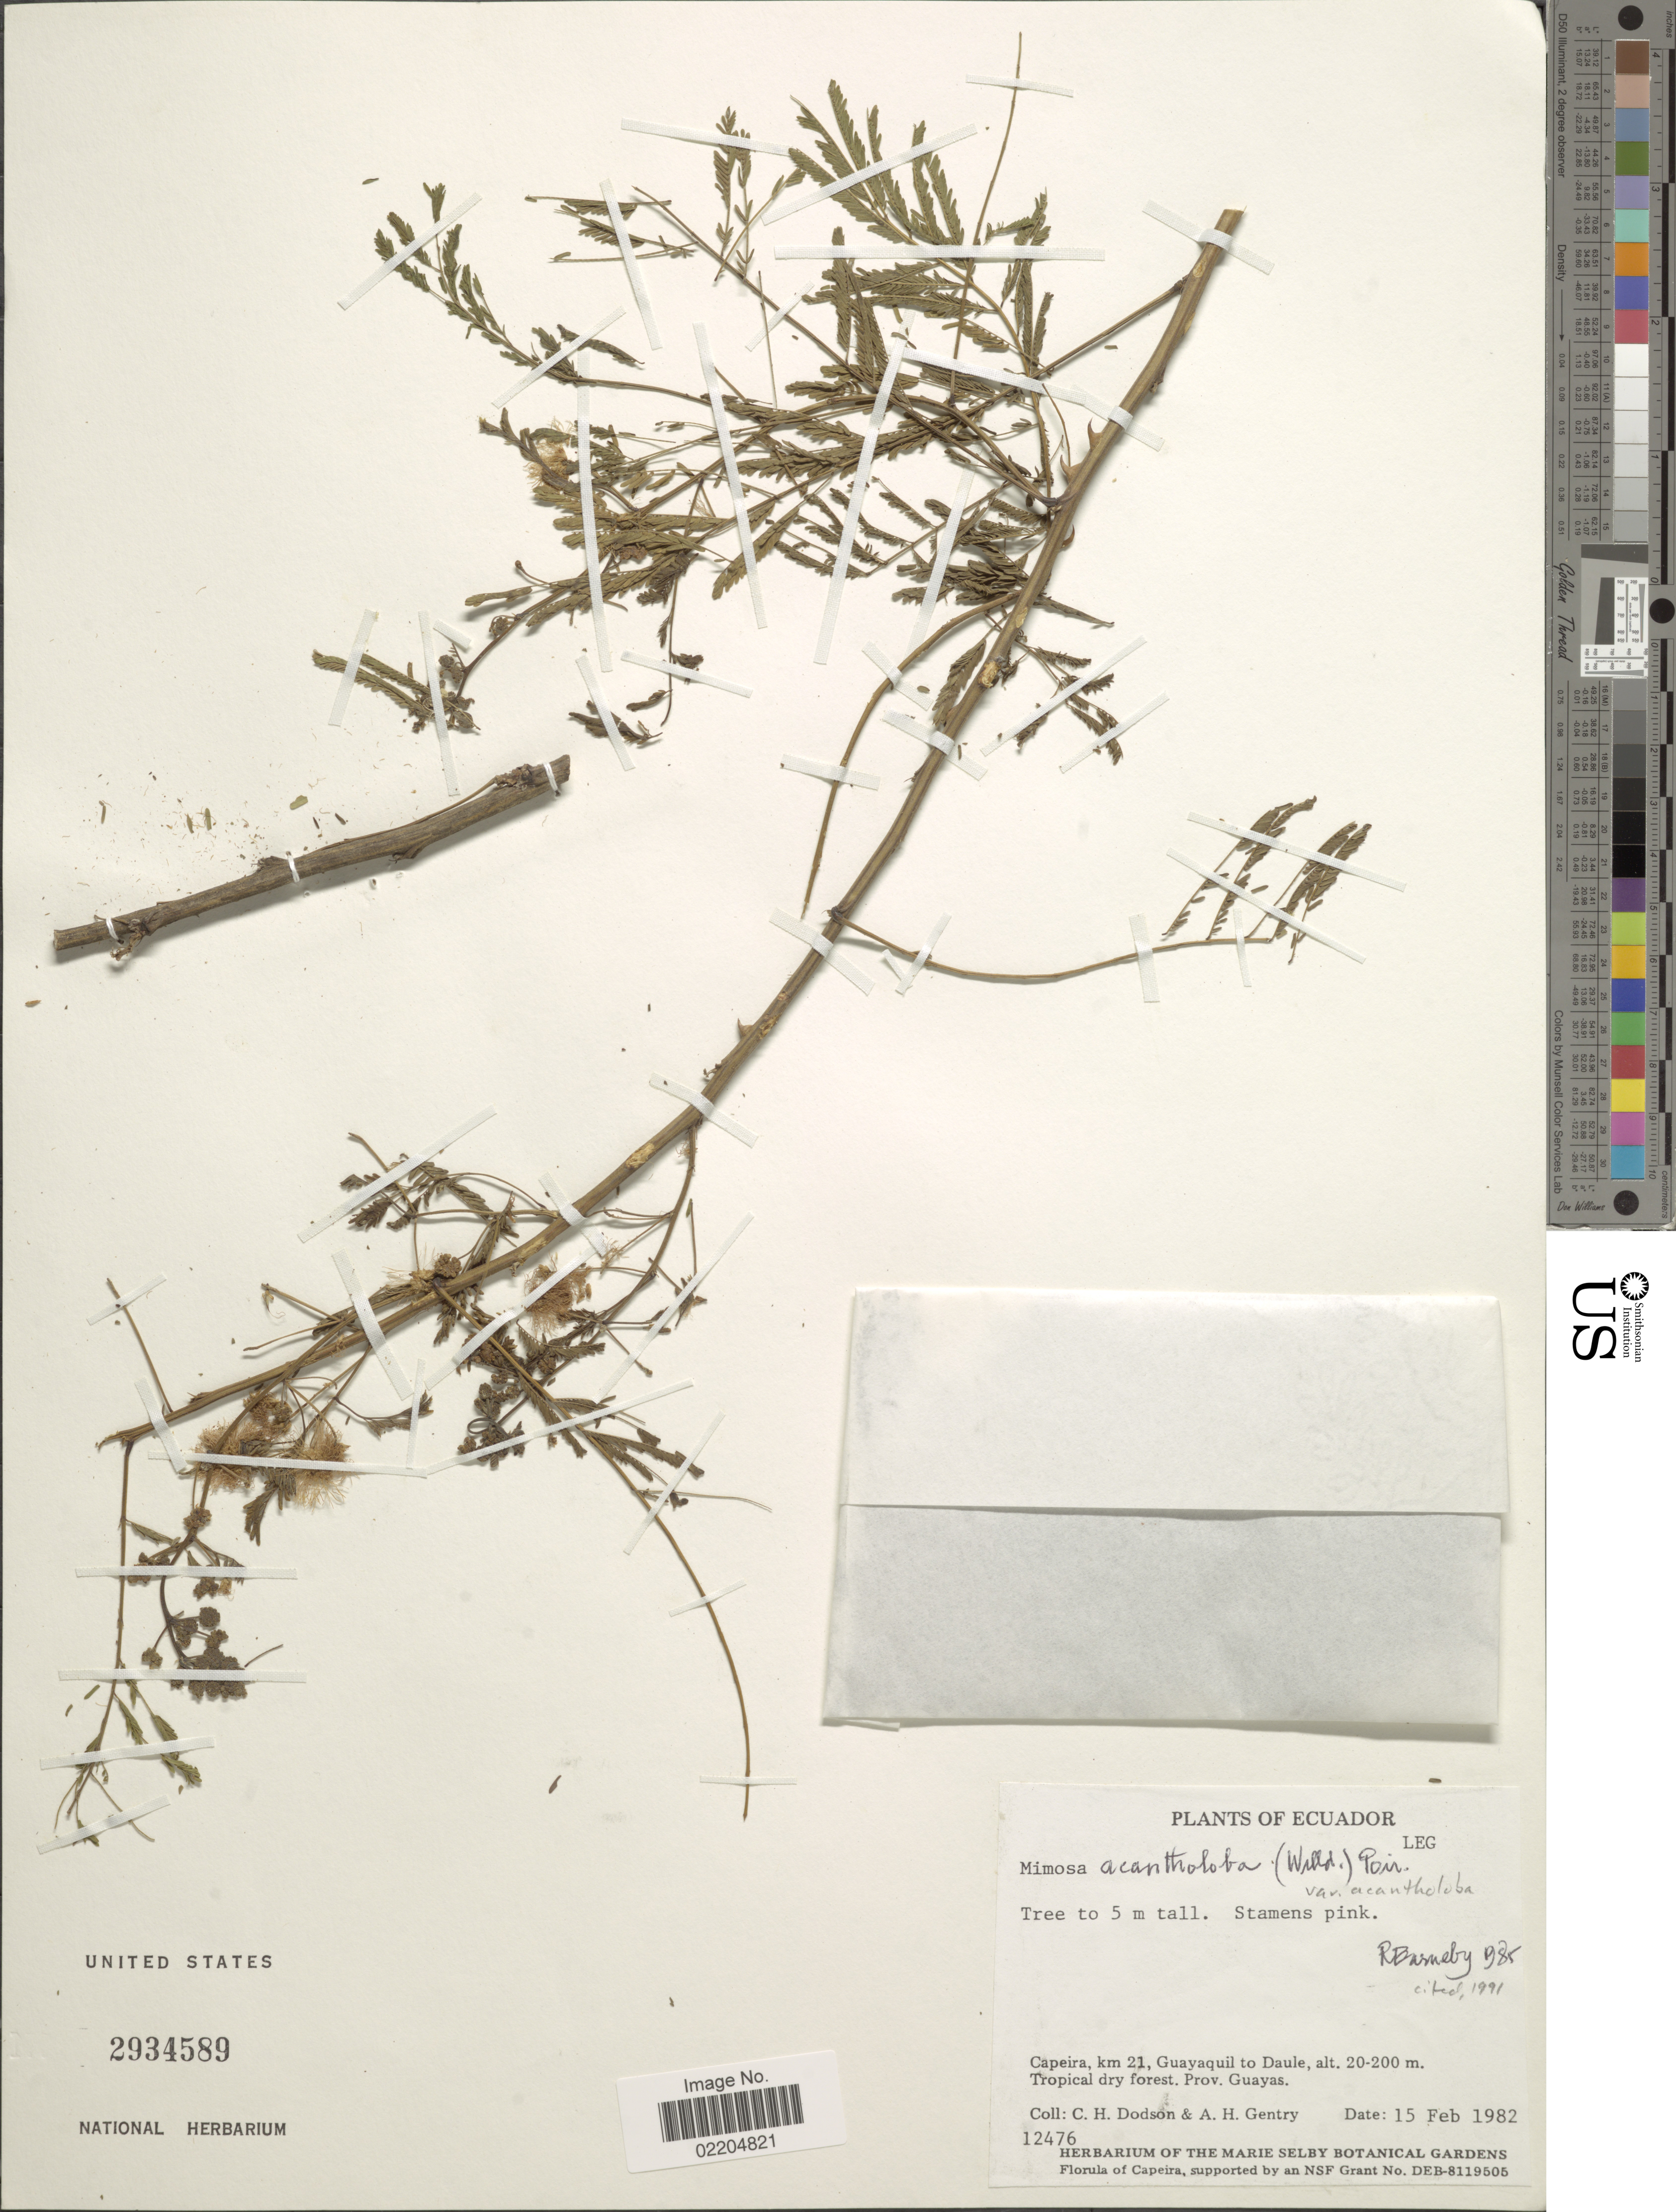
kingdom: Plantae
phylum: Tracheophyta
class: Magnoliopsida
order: Fabales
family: Fabaceae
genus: Mimosa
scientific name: Mimosa acantholoba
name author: (Willd.) Poir.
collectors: C. H. Dodson & A. H. Gentry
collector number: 12476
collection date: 1982-02-15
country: Ecuador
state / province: Guayas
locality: Capeira, km 21, Guayaquil to Daule, Tropical dry forest. Prov. Guayas.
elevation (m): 20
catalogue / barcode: US 2934589